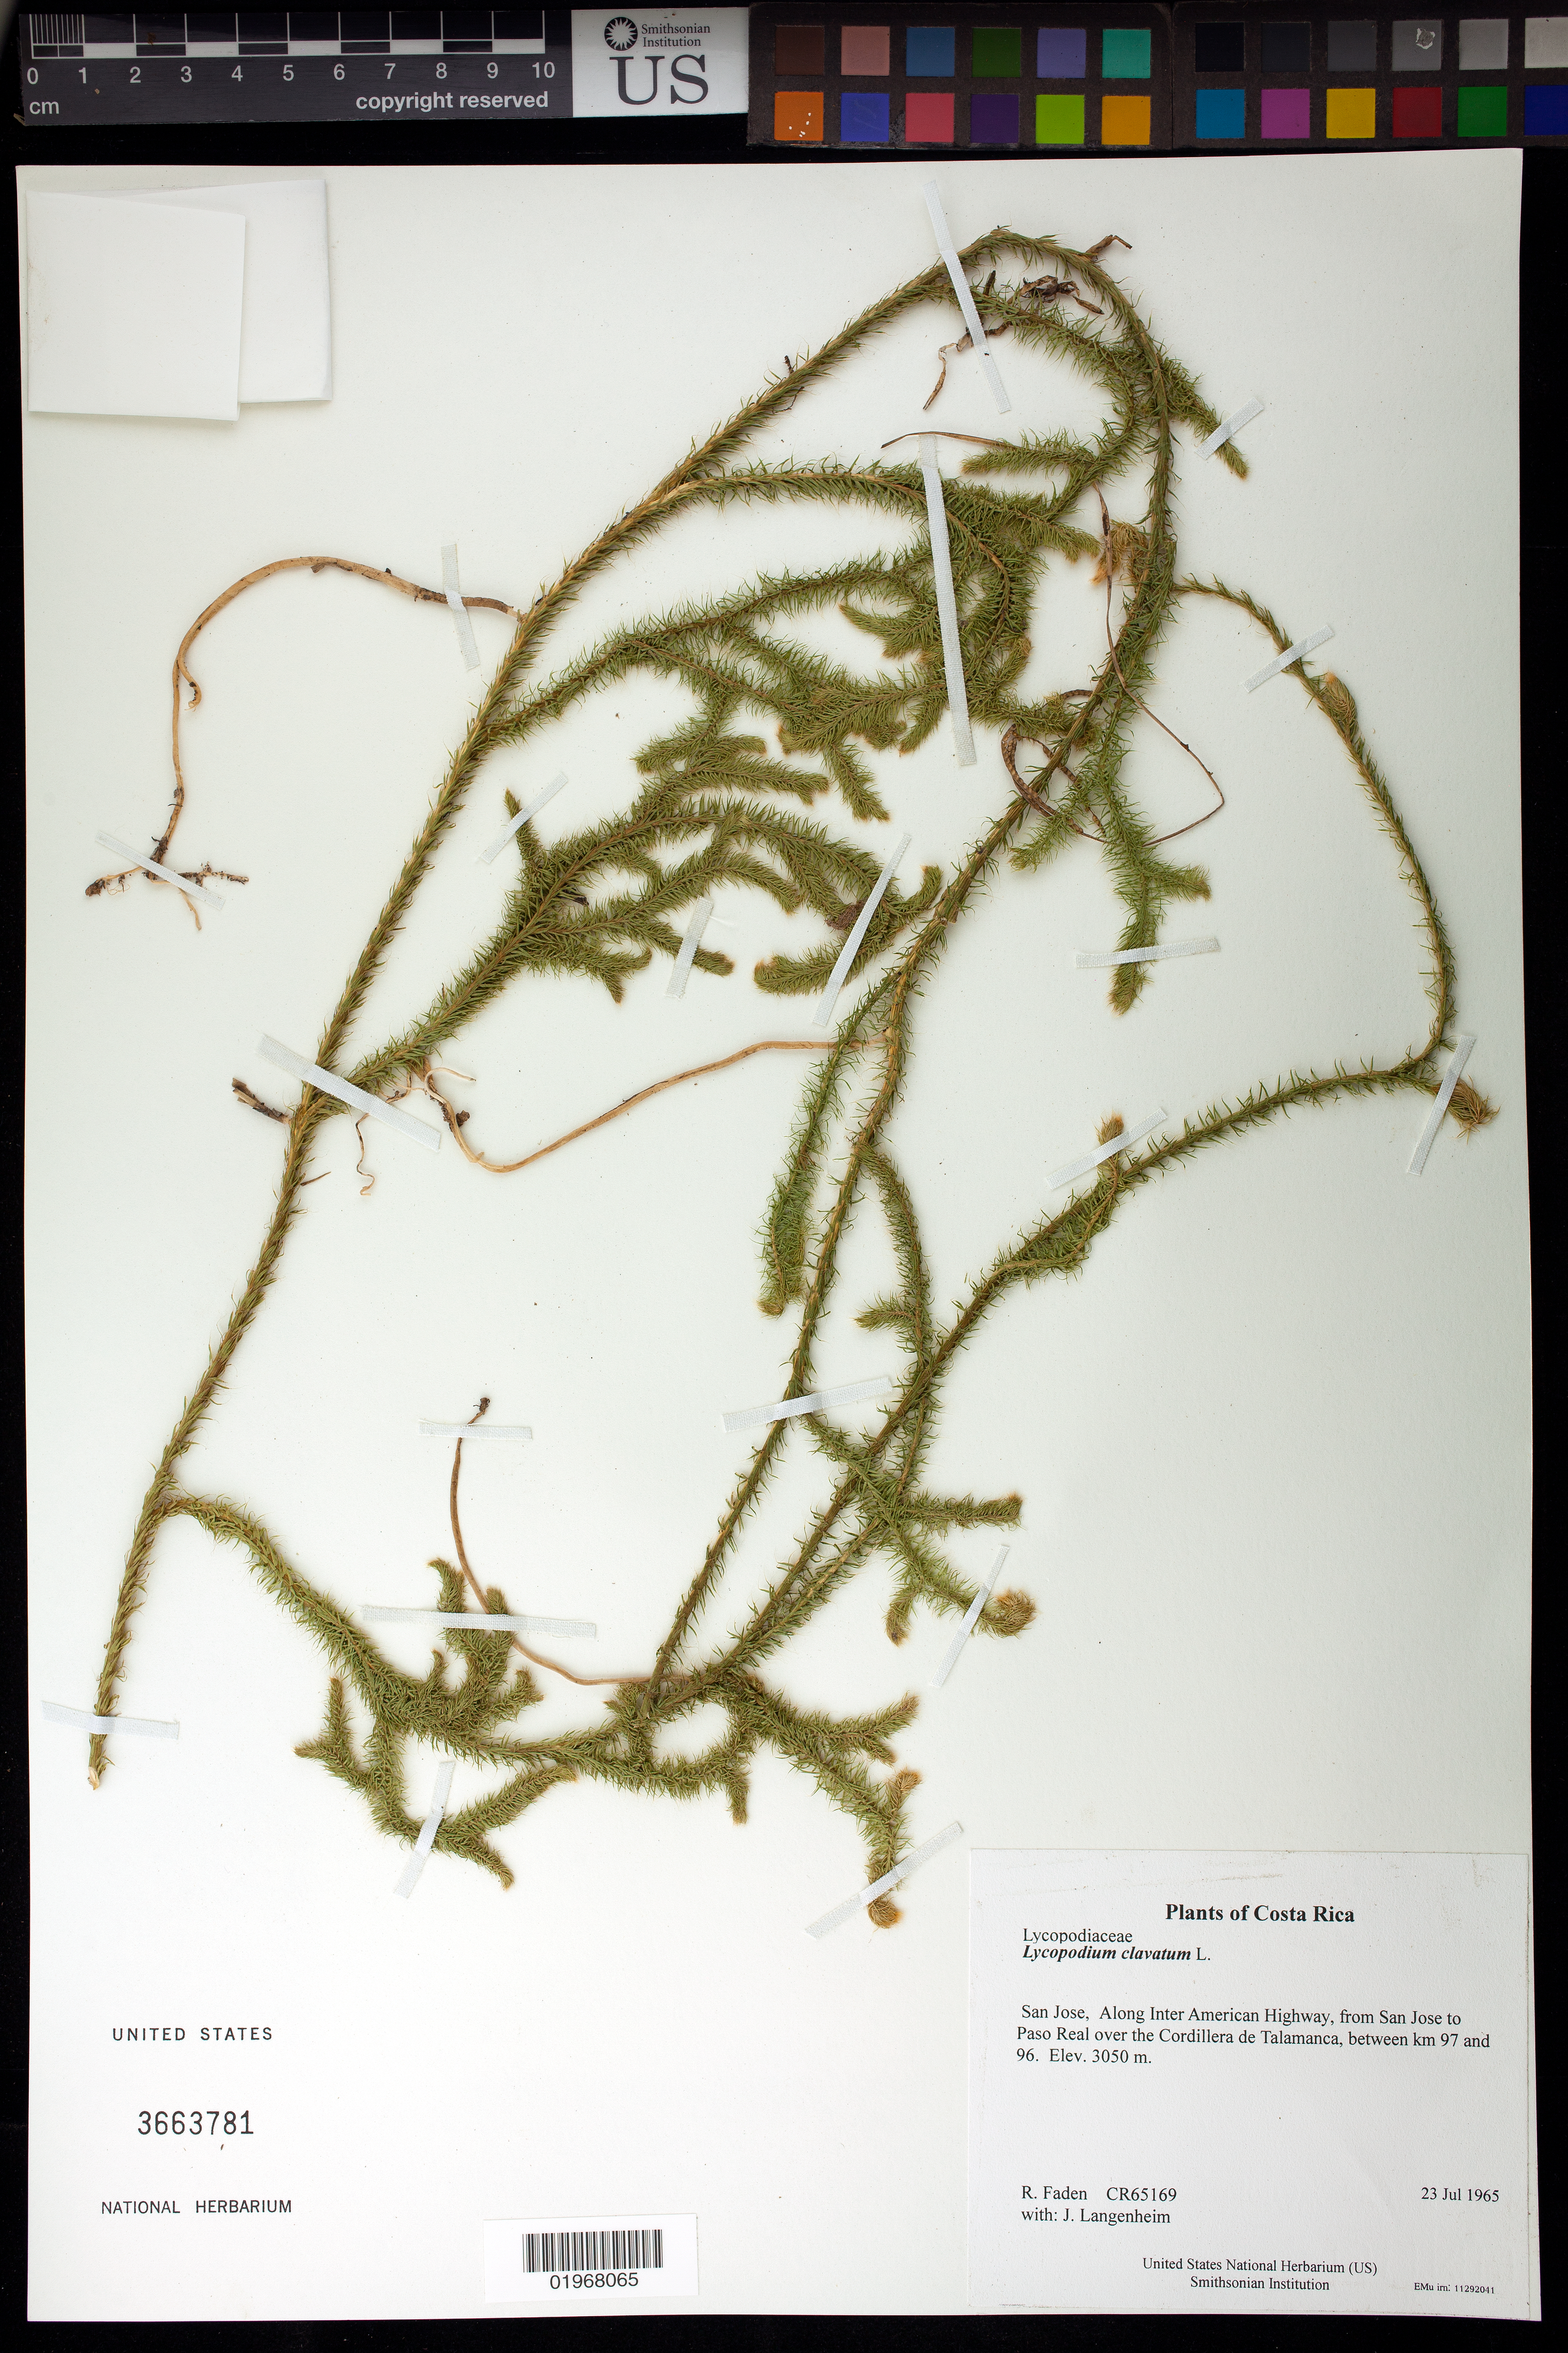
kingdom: Plantae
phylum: Tracheophyta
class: Lycopodiopsida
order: Lycopodiales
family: Lycopodiaceae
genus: Lycopodium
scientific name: Lycopodium clavatum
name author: L.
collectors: R. B. Faden & J. Langenheim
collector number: CR65169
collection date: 1965-07-23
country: Costa Rica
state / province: San Jose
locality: Along Inter American Highway, from San Jose to Paso Real over the Cordillera de Talamanca, between km 97 and 96.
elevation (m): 3050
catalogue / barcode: US 3663781